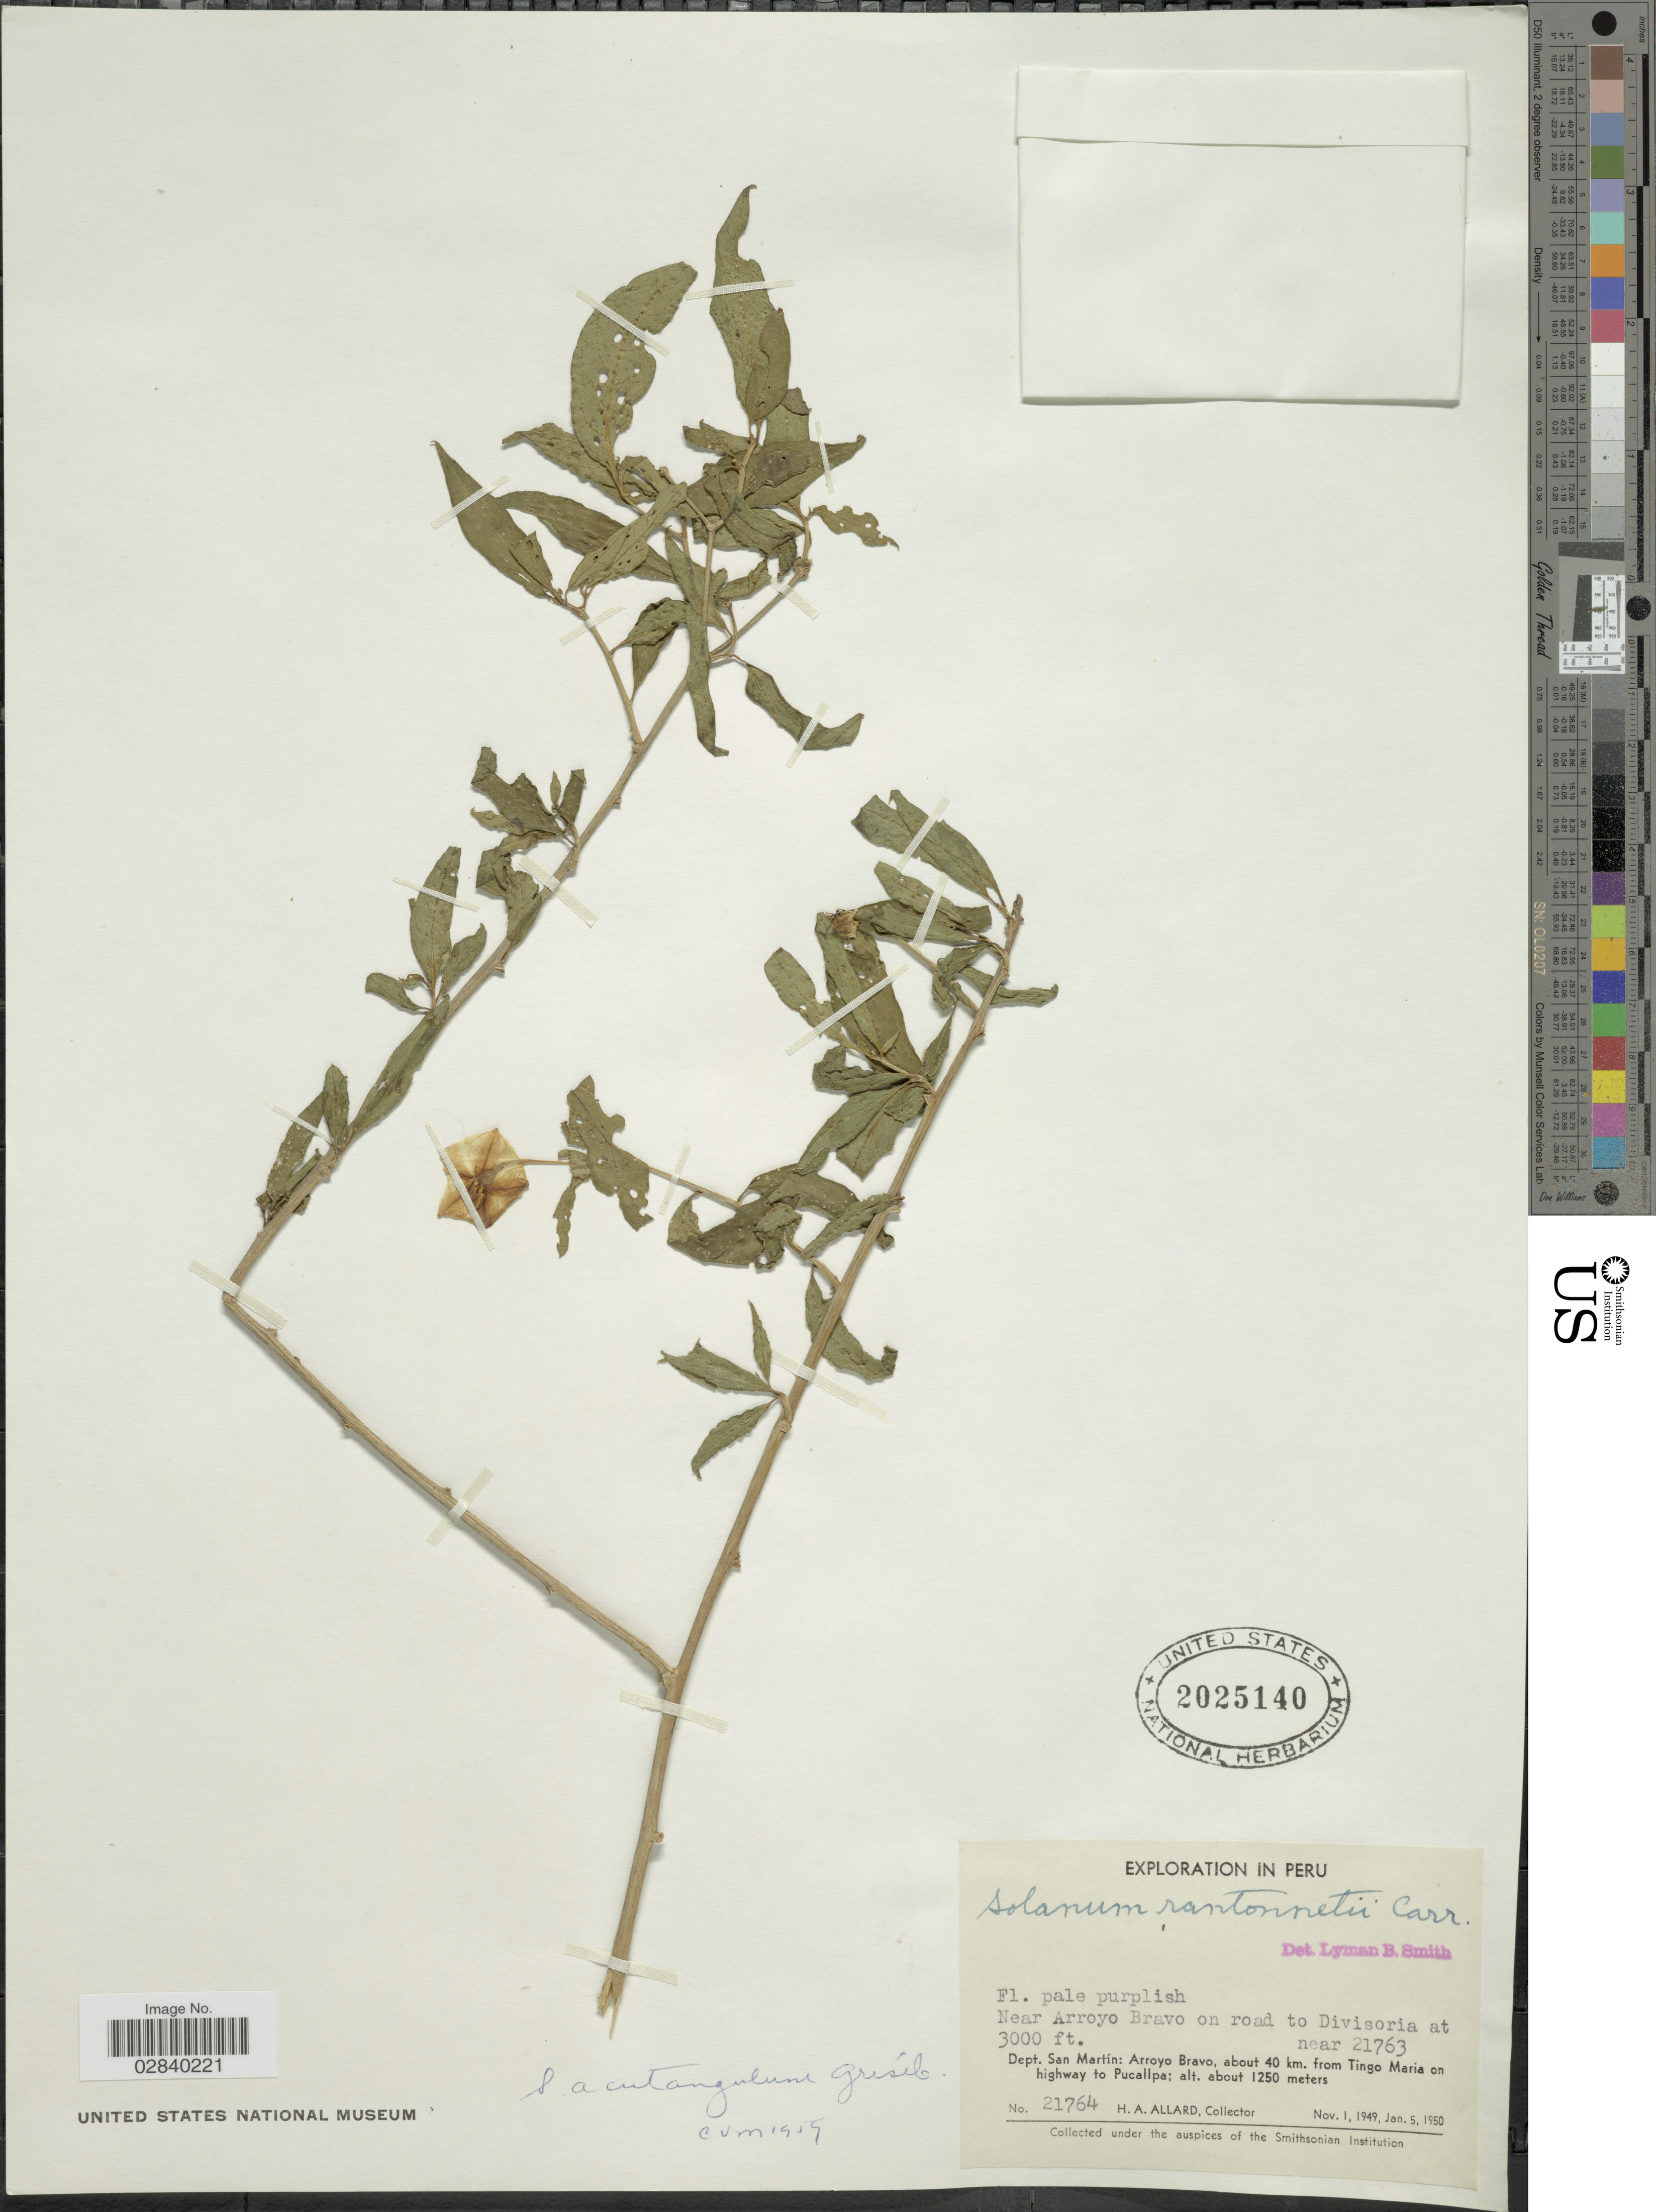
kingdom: Plantae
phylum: Tracheophyta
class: Magnoliopsida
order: Solanales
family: Solanaceae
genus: Lycianthes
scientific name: Lycianthes leptocaulis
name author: (Rusby) Rusby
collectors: H. A. Allard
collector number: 21764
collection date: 1949-11-01/1950-01-05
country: Peru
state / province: San Martín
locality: Near Arroyo Bravo on road to Divisoria at near 21763. Dept. San Martín: Arroyo Bravo, about 40 km. from Tingo Maria on highway to Pucallpa.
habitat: near arroyo on road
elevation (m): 1250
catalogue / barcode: US 2025140